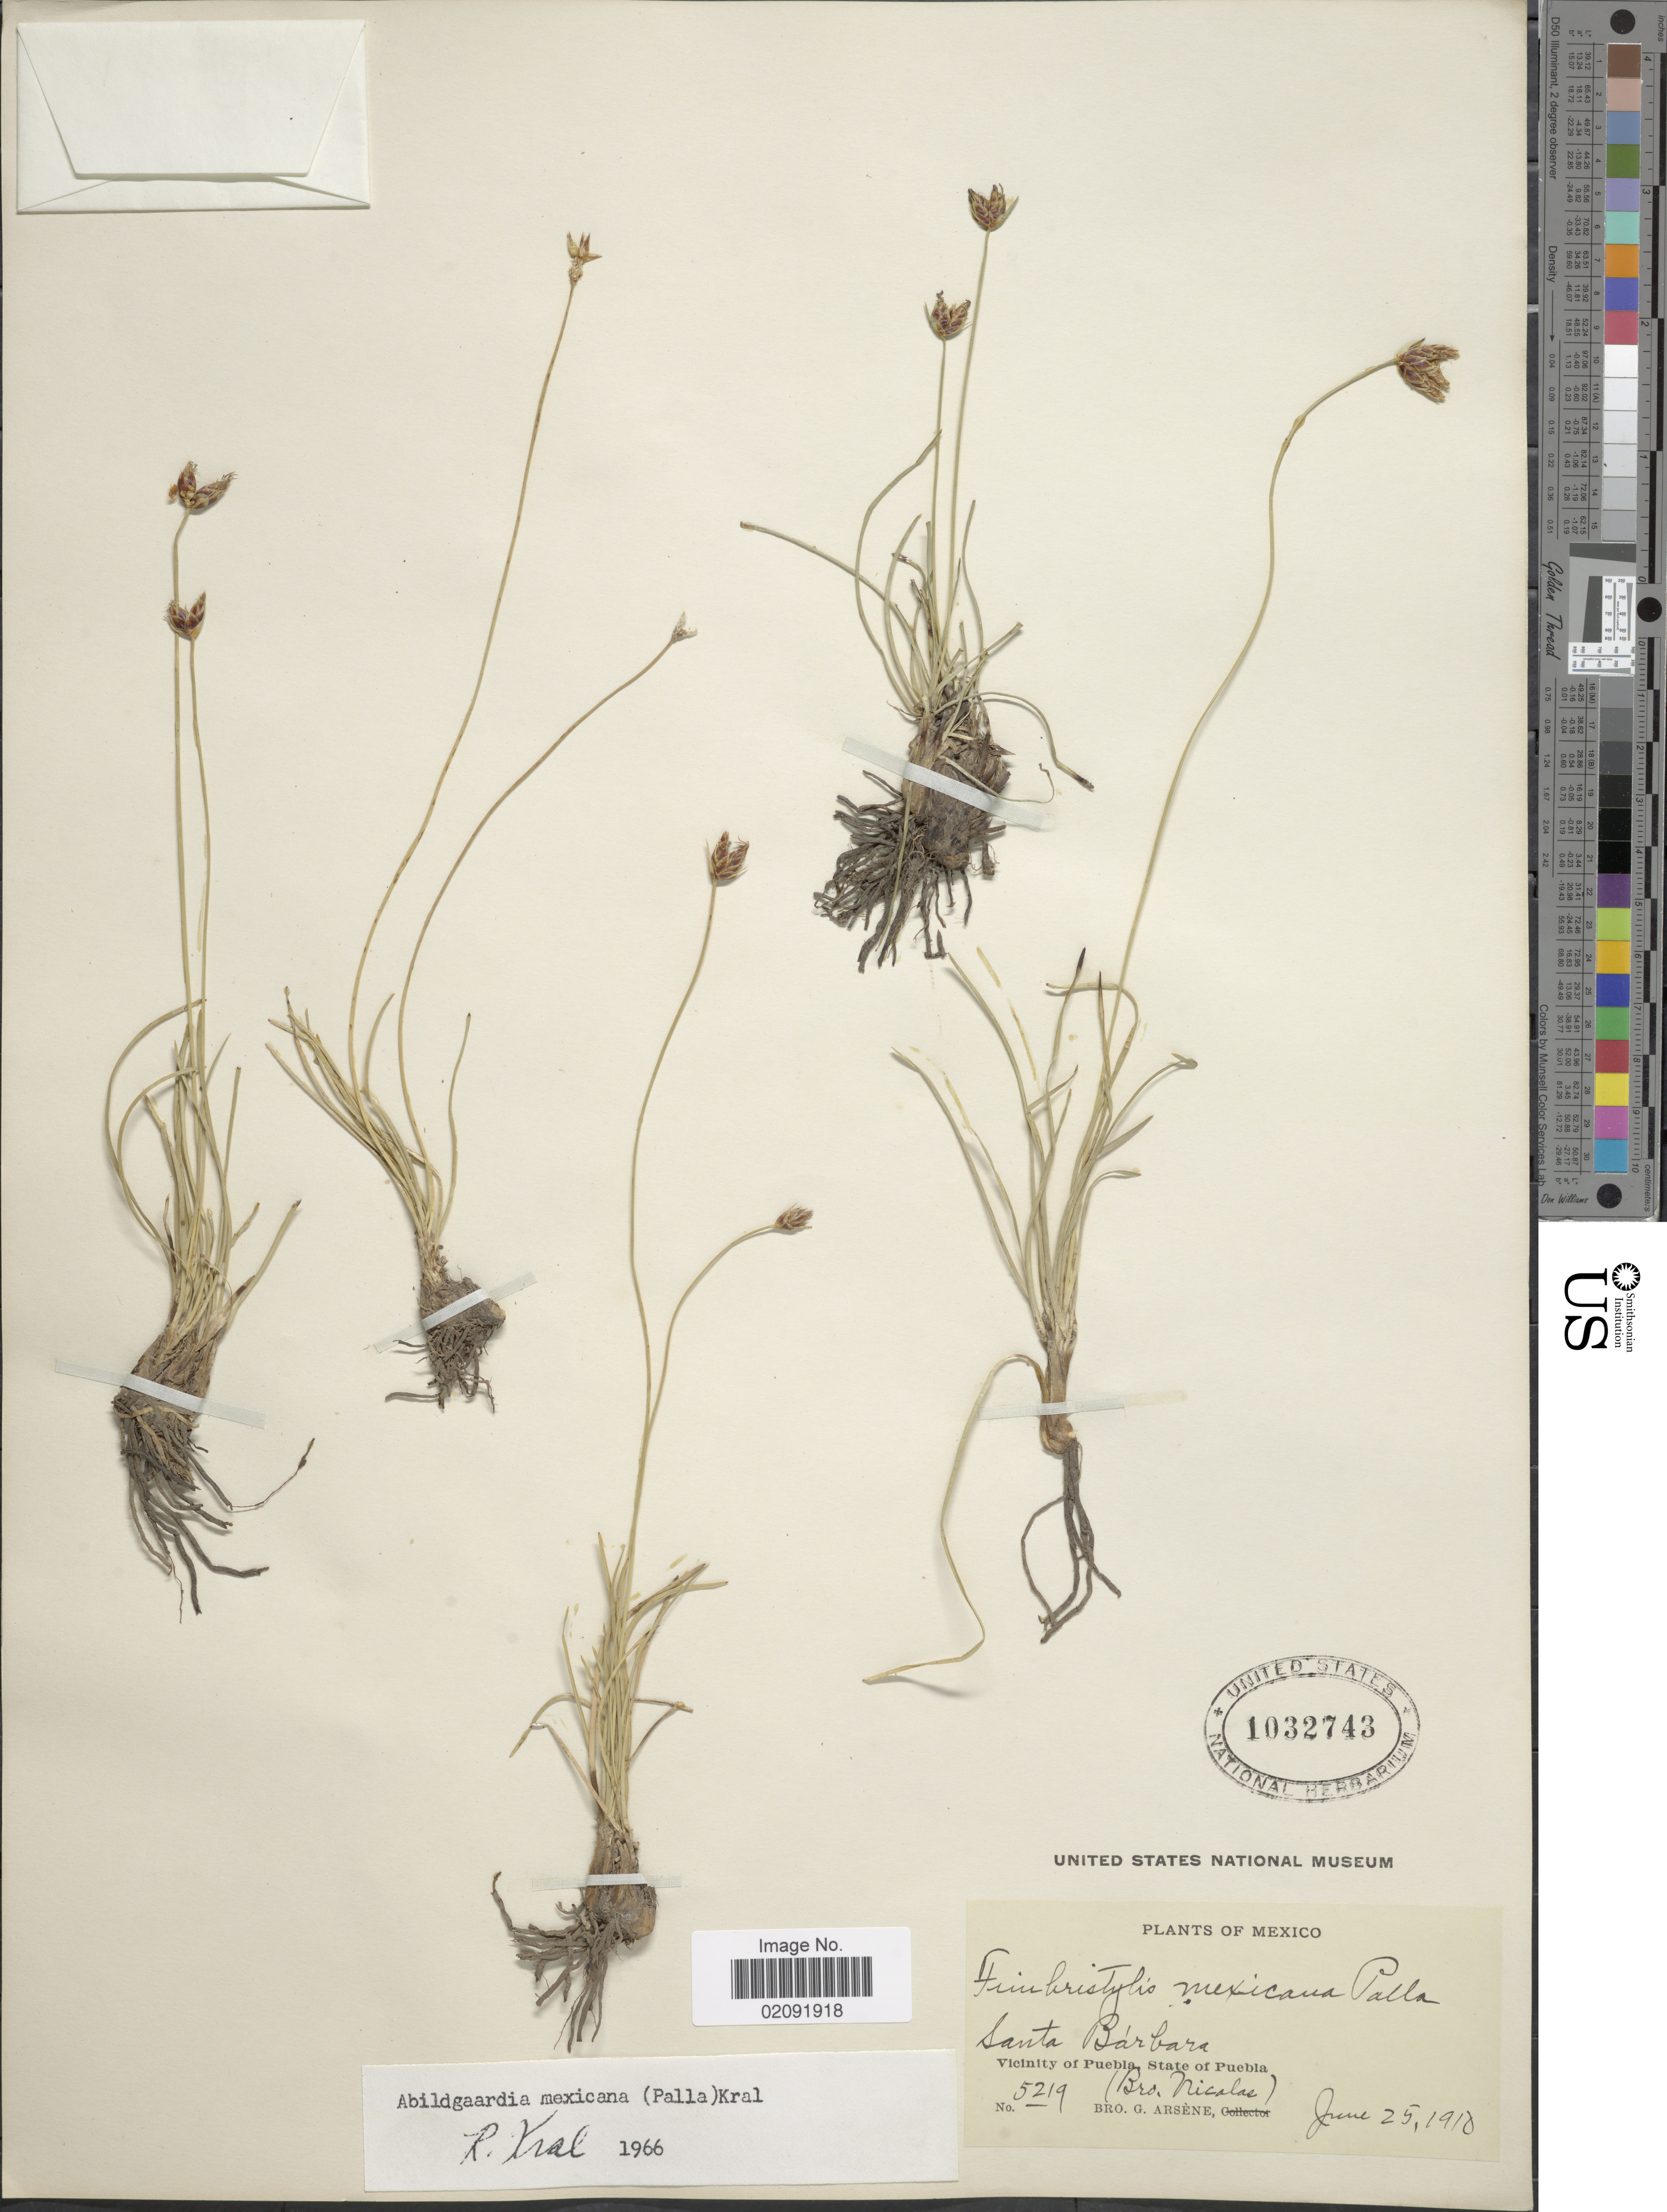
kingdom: Plantae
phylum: Tracheophyta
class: Liliopsida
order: Poales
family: Cyperaceae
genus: Abildgaardia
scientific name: Abildgaardia mexicana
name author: (Palla) Kral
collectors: Bro. Nicolas & Bro. G. Arsène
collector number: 5219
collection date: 1910-06-25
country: Mexico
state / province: Puebla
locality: Santa Bárbara, Vicinity of Puebla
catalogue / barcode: US 1032743